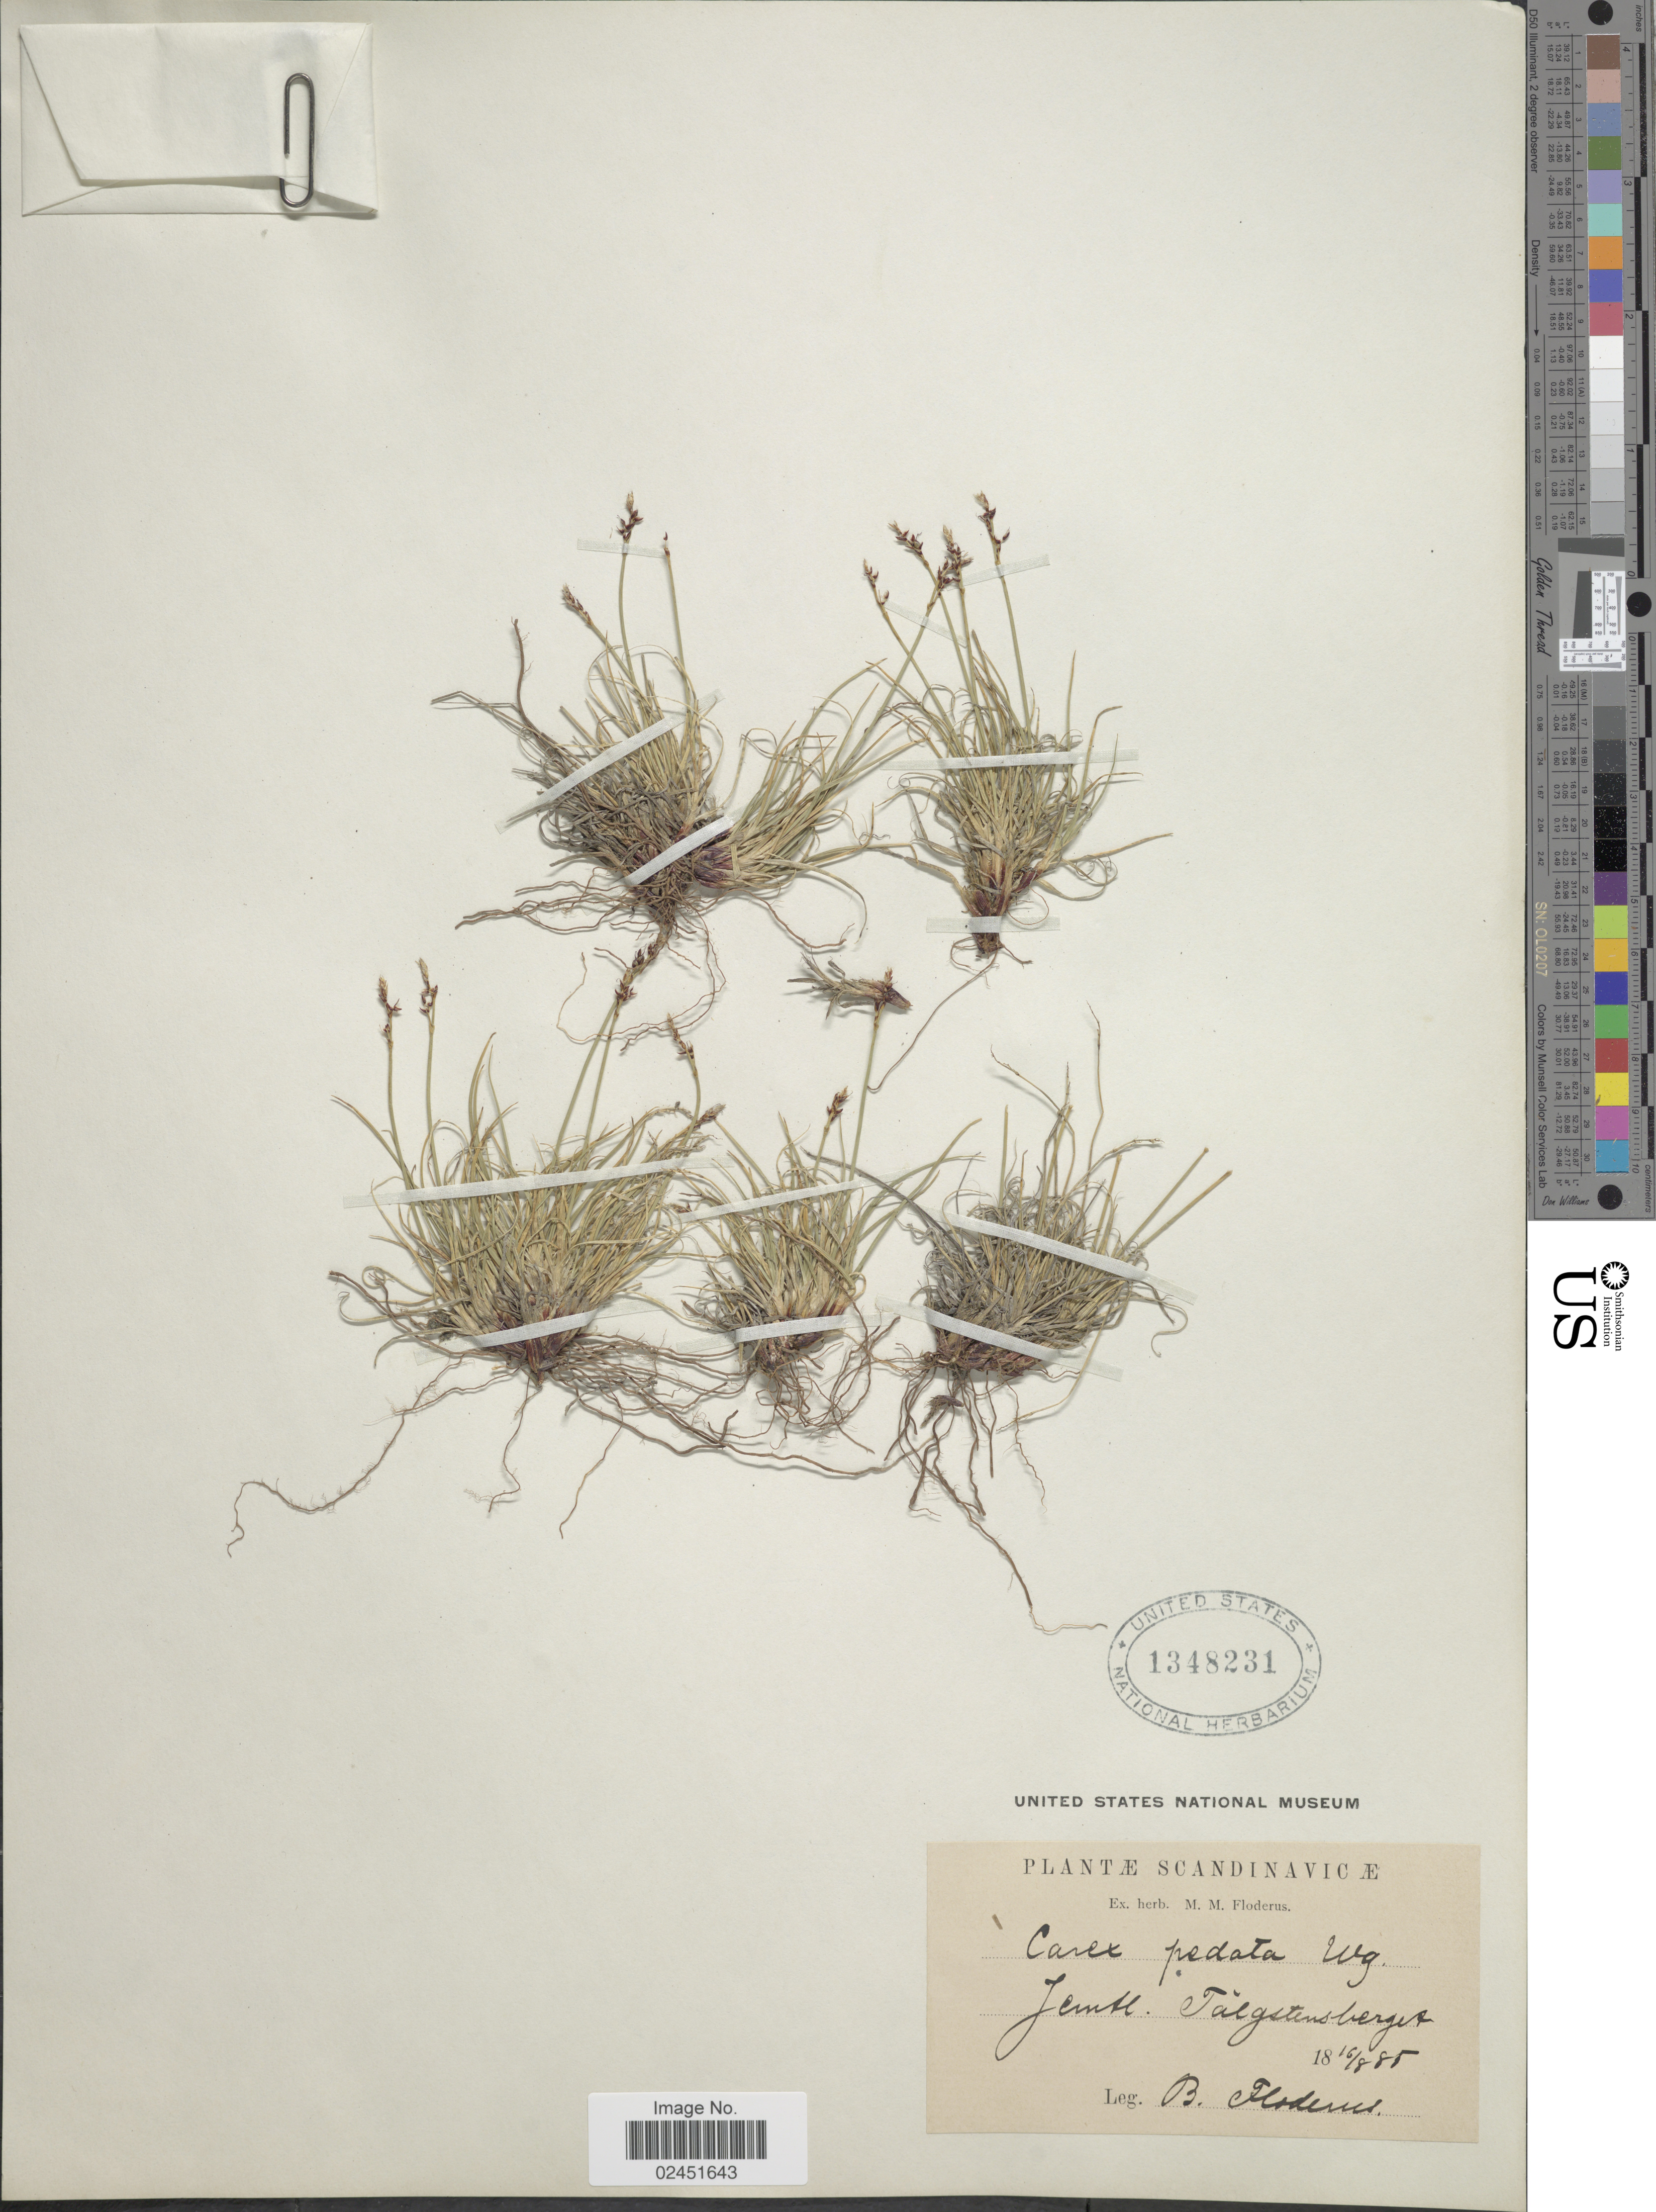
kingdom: Plantae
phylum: Tracheophyta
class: Liliopsida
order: Poales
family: Cyperaceae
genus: Carex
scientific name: Carex glacialis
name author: Mack.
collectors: B. G. O. Floderus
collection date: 1885-08-16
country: Sweden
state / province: Jämtland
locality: Scandinavicae. Talgstensberget.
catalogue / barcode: US 1348231